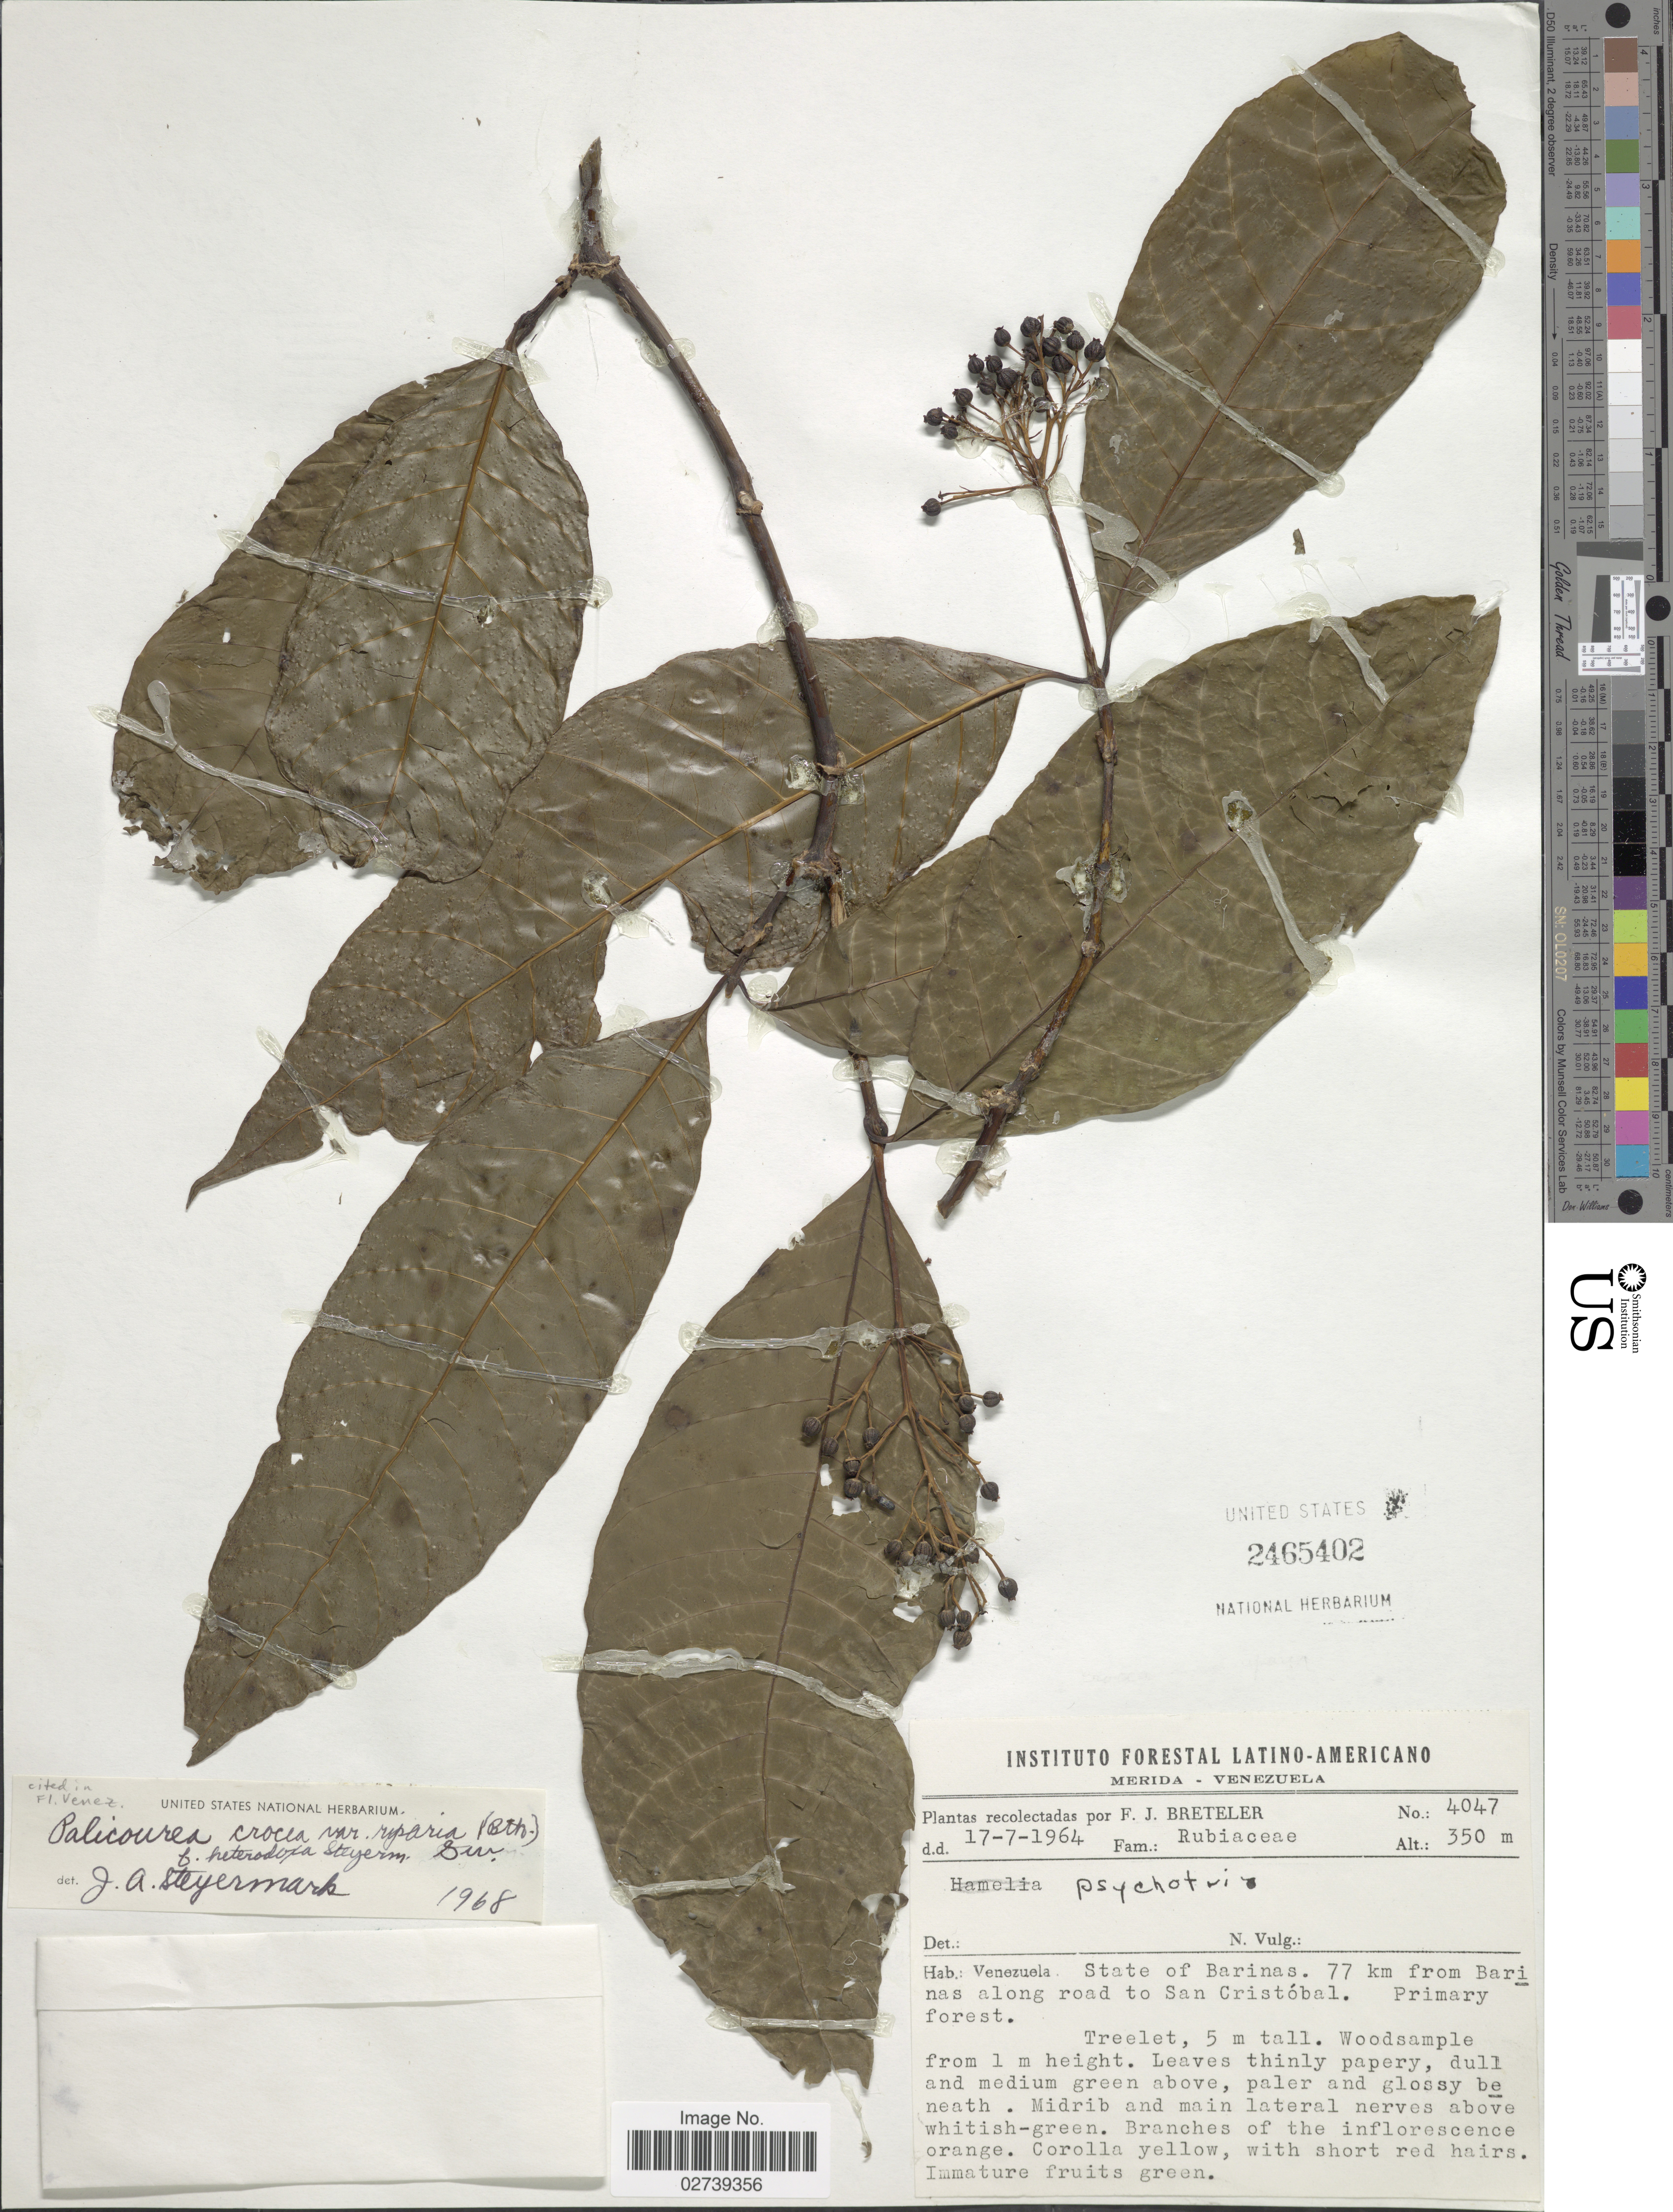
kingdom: Plantae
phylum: Tracheophyta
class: Magnoliopsida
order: Gentianales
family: Rubiaceae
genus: Palicourea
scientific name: Palicourea crocea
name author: (Sw.) Schult.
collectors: F. J. Breteler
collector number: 4047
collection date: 1964-07-17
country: Venezuela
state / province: Barinas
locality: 77 km from Barinas along road to San Cristobal, primary forest.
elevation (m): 350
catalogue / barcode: US 2465402